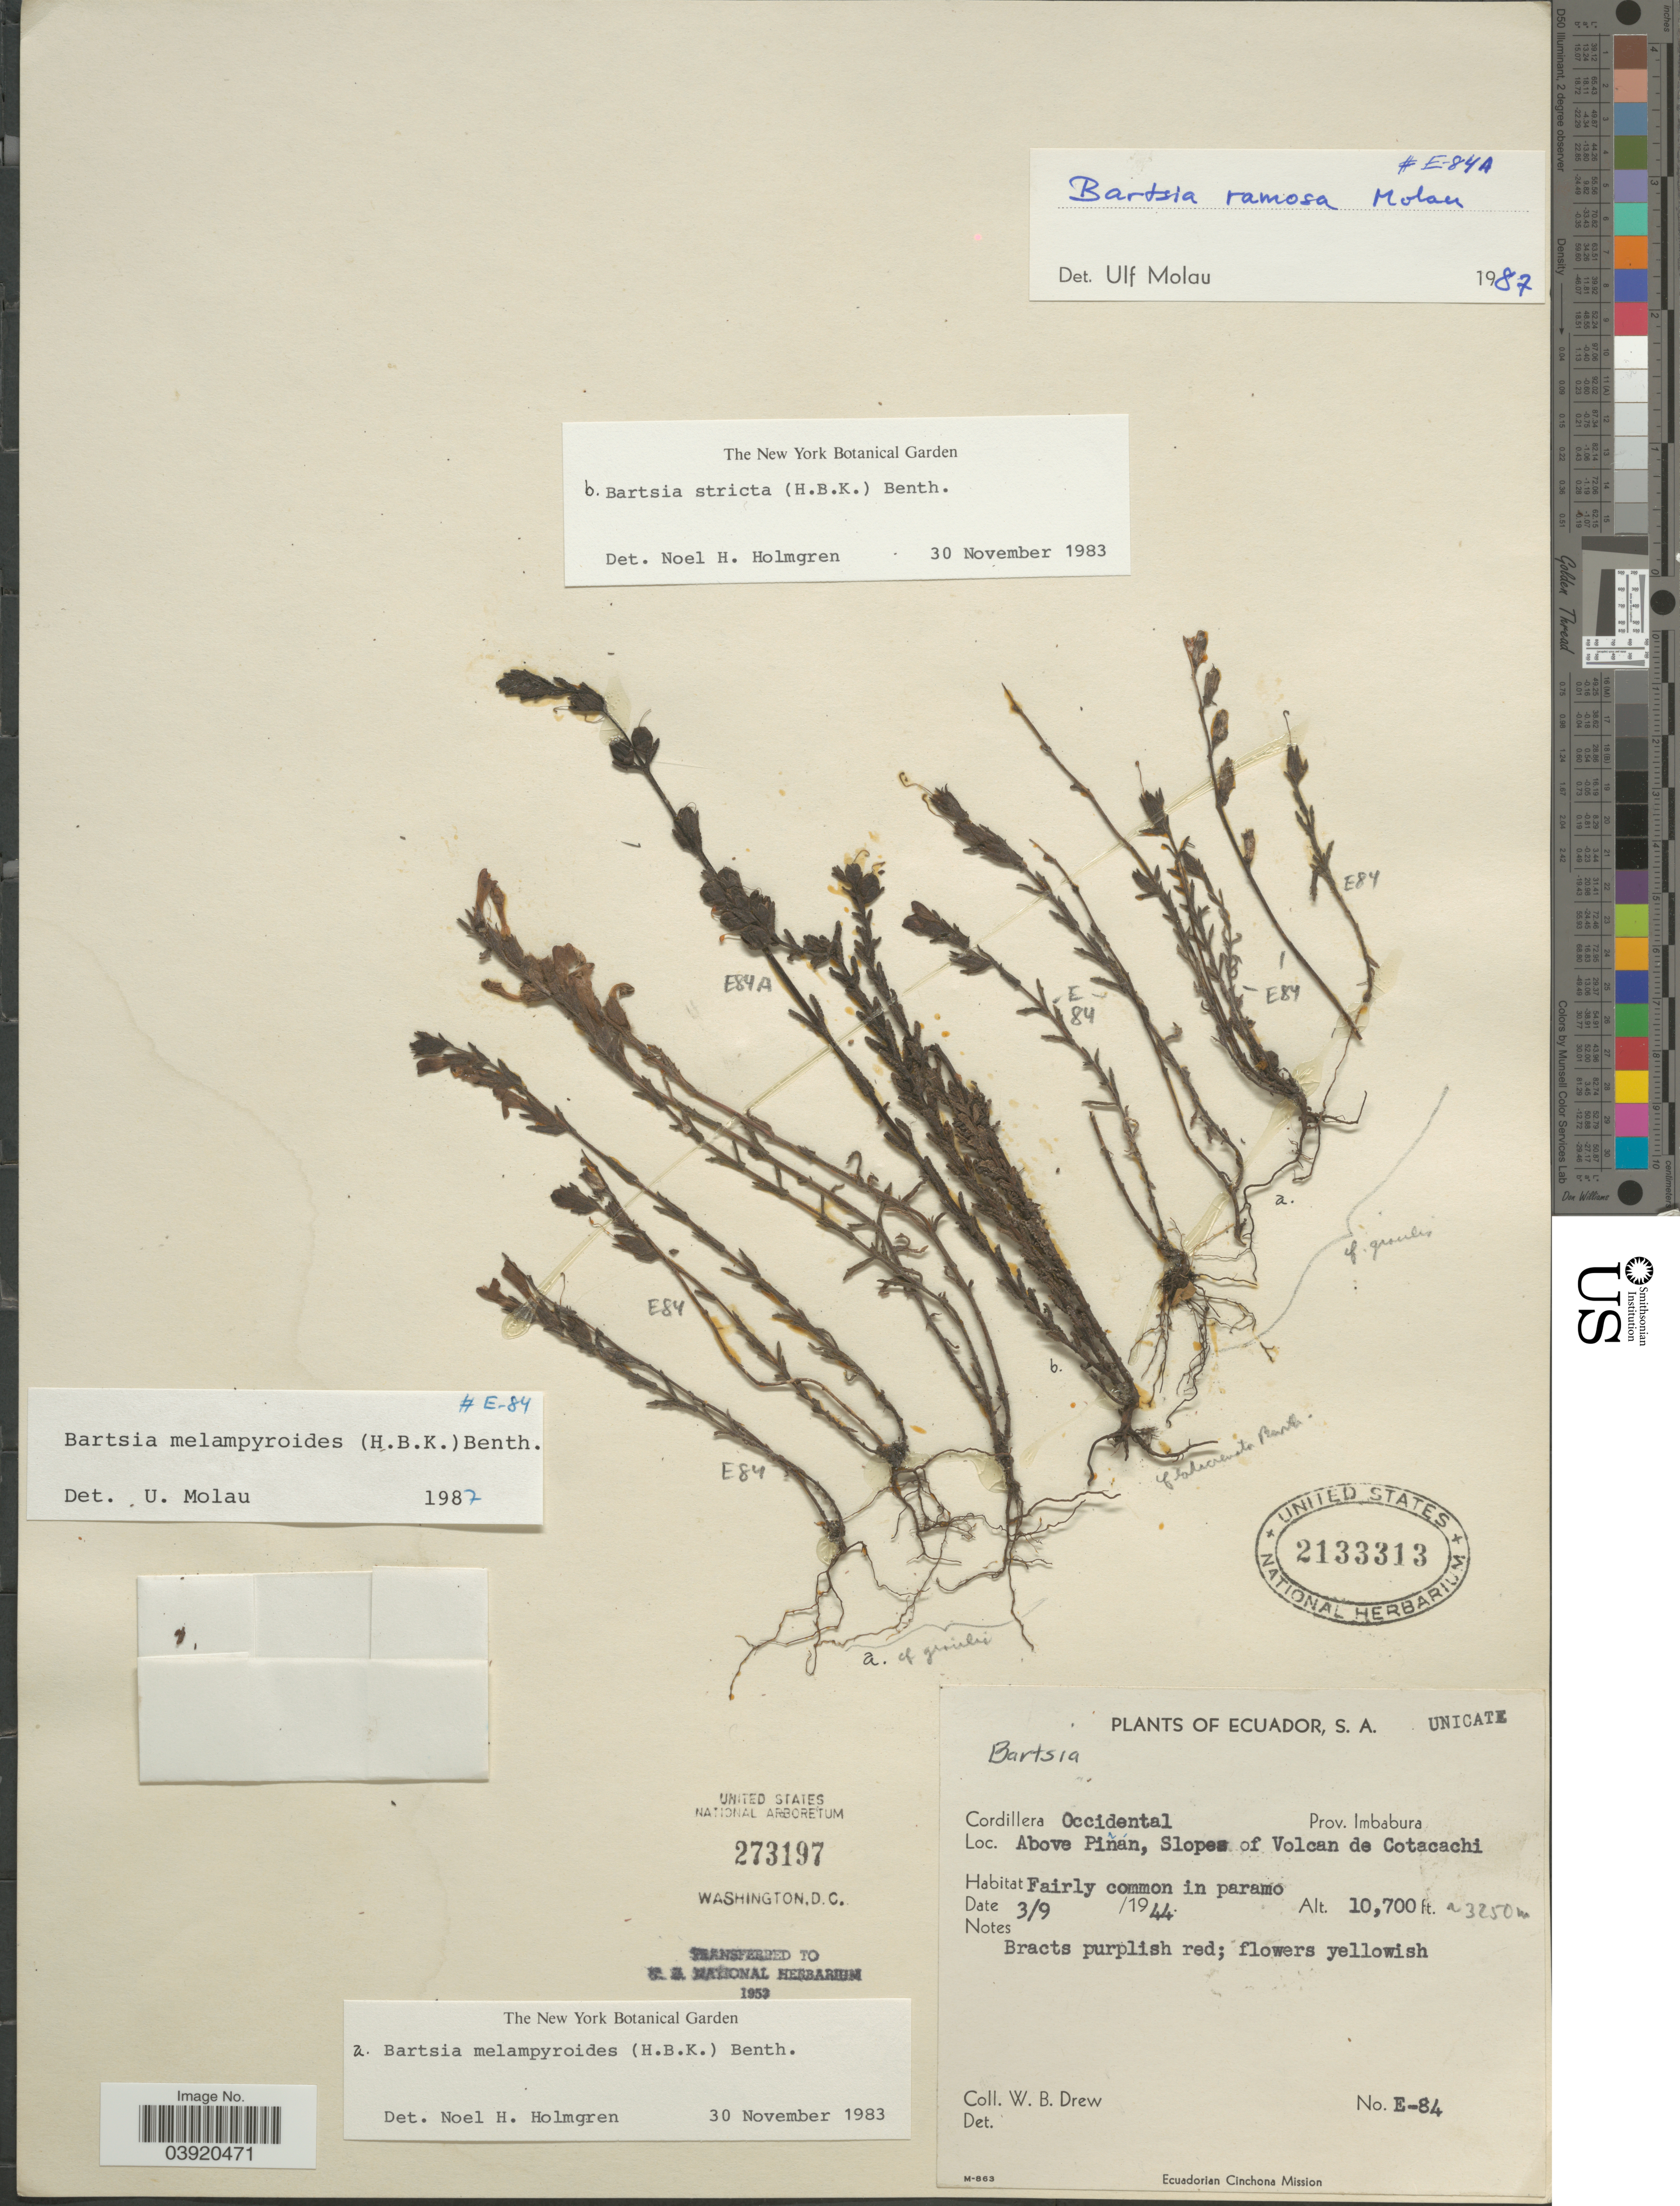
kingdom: Plantae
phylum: Tracheophyta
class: Magnoliopsida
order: Lamiales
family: Orobanchaceae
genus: Bartsia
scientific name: Bartsia ramosa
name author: Molau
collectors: W. B. Drew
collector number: E-84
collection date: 1944-09-03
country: Ecuador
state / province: Imbabura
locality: Cordillera Occidental. Above Piñan, Slopes of Volcan de Cotacachi.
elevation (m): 3261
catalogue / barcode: US 2133313